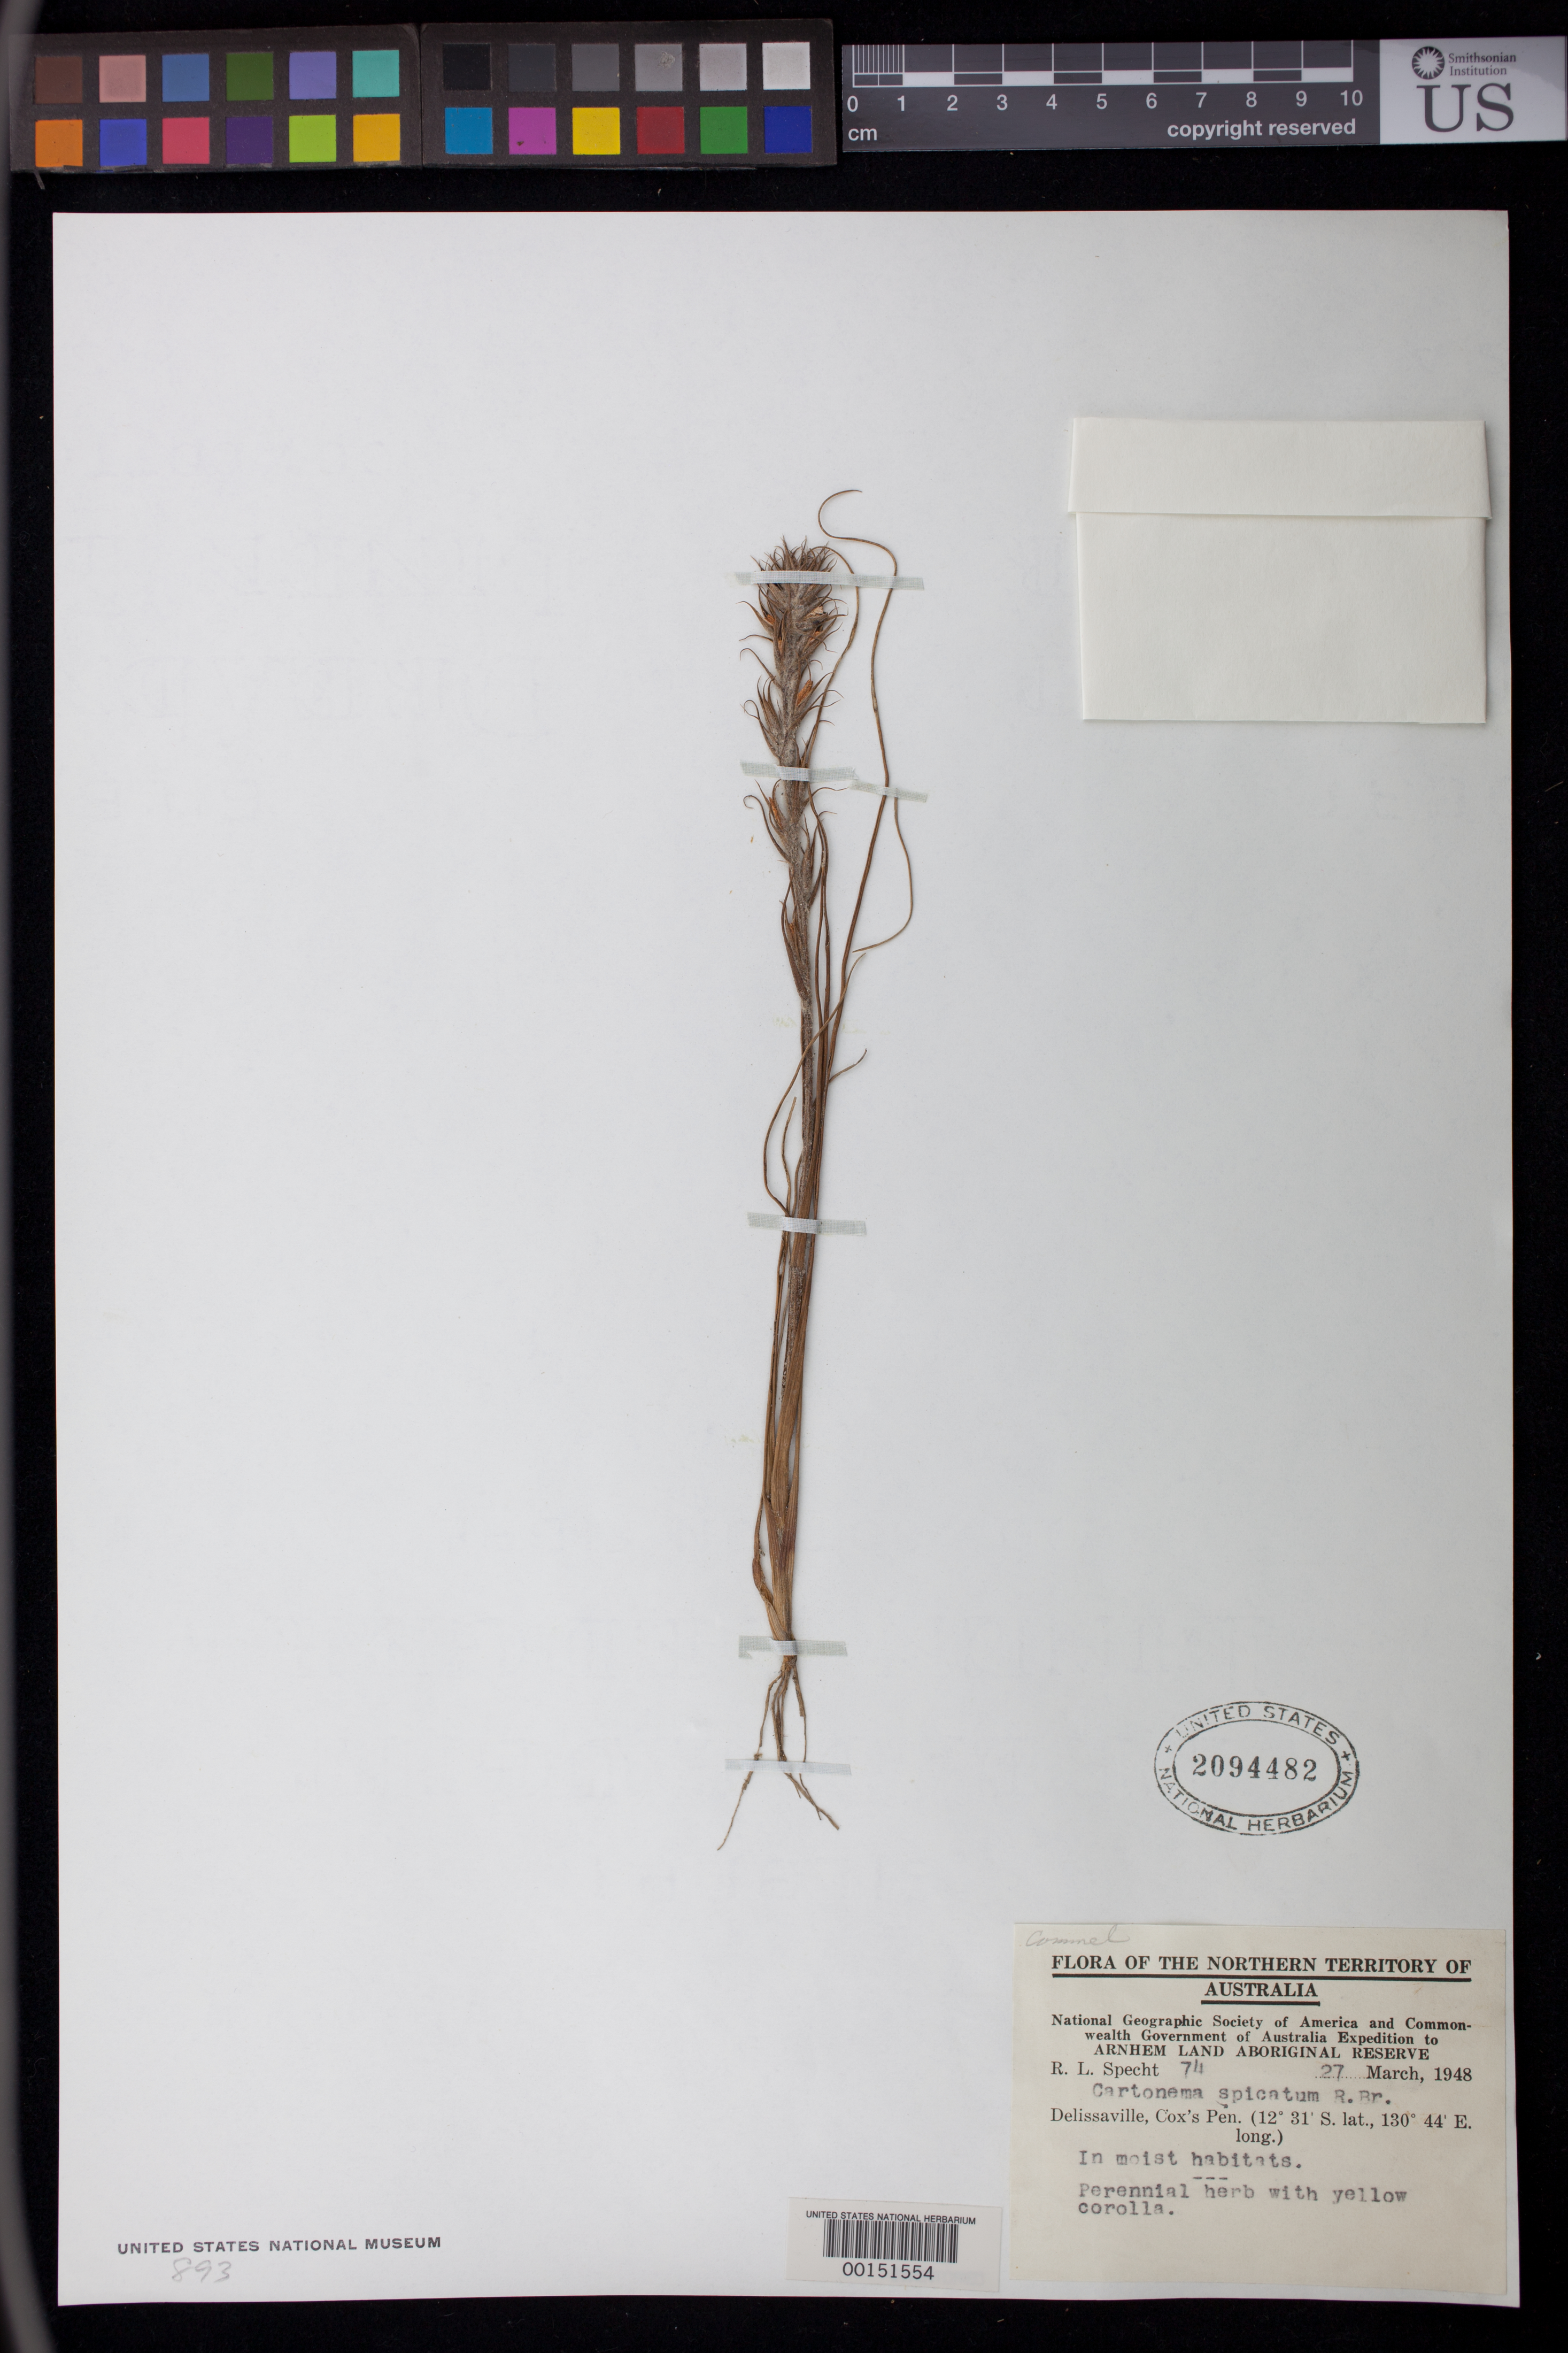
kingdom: Plantae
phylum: Tracheophyta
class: Liliopsida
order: Commelinales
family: Commelinaceae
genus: Cartonema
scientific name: Cartonema spicatum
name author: R. Br.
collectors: R. L. Specht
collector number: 74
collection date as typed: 27 Mar 1948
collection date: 1948-03-27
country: Australia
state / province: Northern Territory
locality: Delissaville, Cox's Pen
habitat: In moist habitats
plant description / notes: Perennial herb with yellow corolla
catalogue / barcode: US 2094482